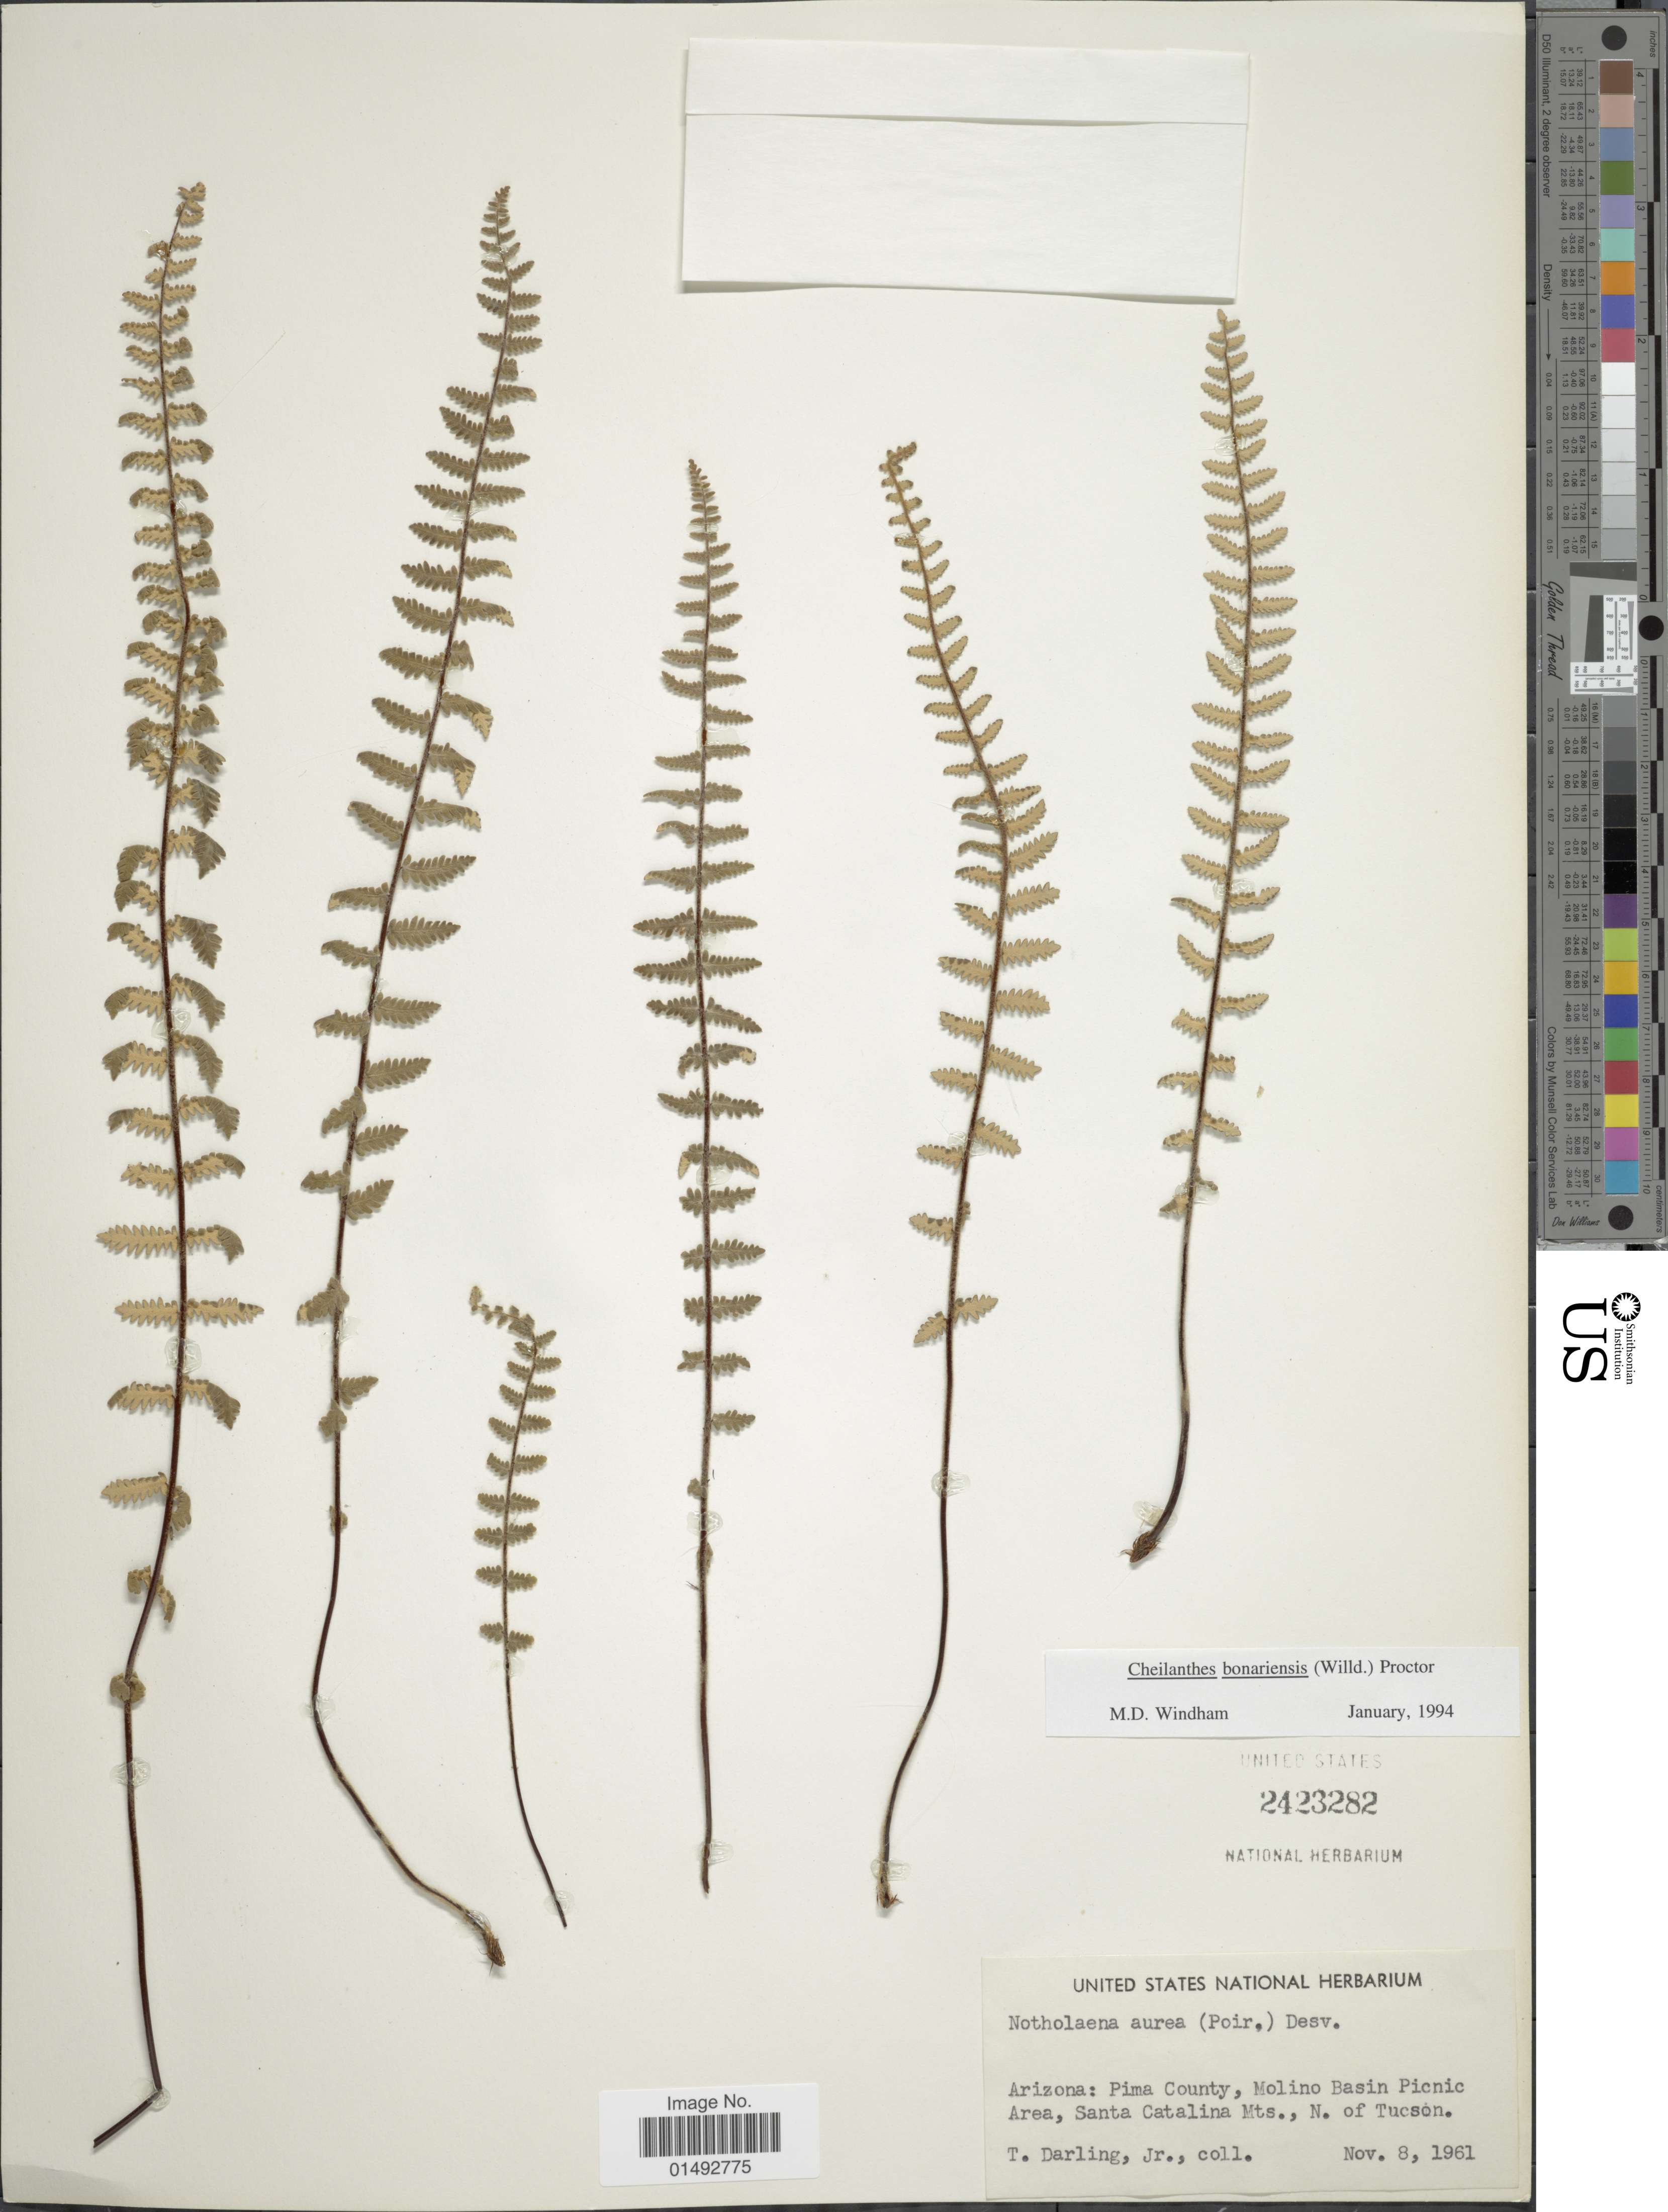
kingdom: Plantae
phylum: Tracheophyta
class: Polypodiopsida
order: Polypodiales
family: Pteridaceae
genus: Myriopteris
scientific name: Myriopteris aurea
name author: (Poir.) Grusz & Windham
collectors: T. Darling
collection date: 1961-11-08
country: United States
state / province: Arizona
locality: Pima County, Molino Basin Picnic Area, Santa Catalina Mts., N. of Tucson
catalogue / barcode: US 2423282